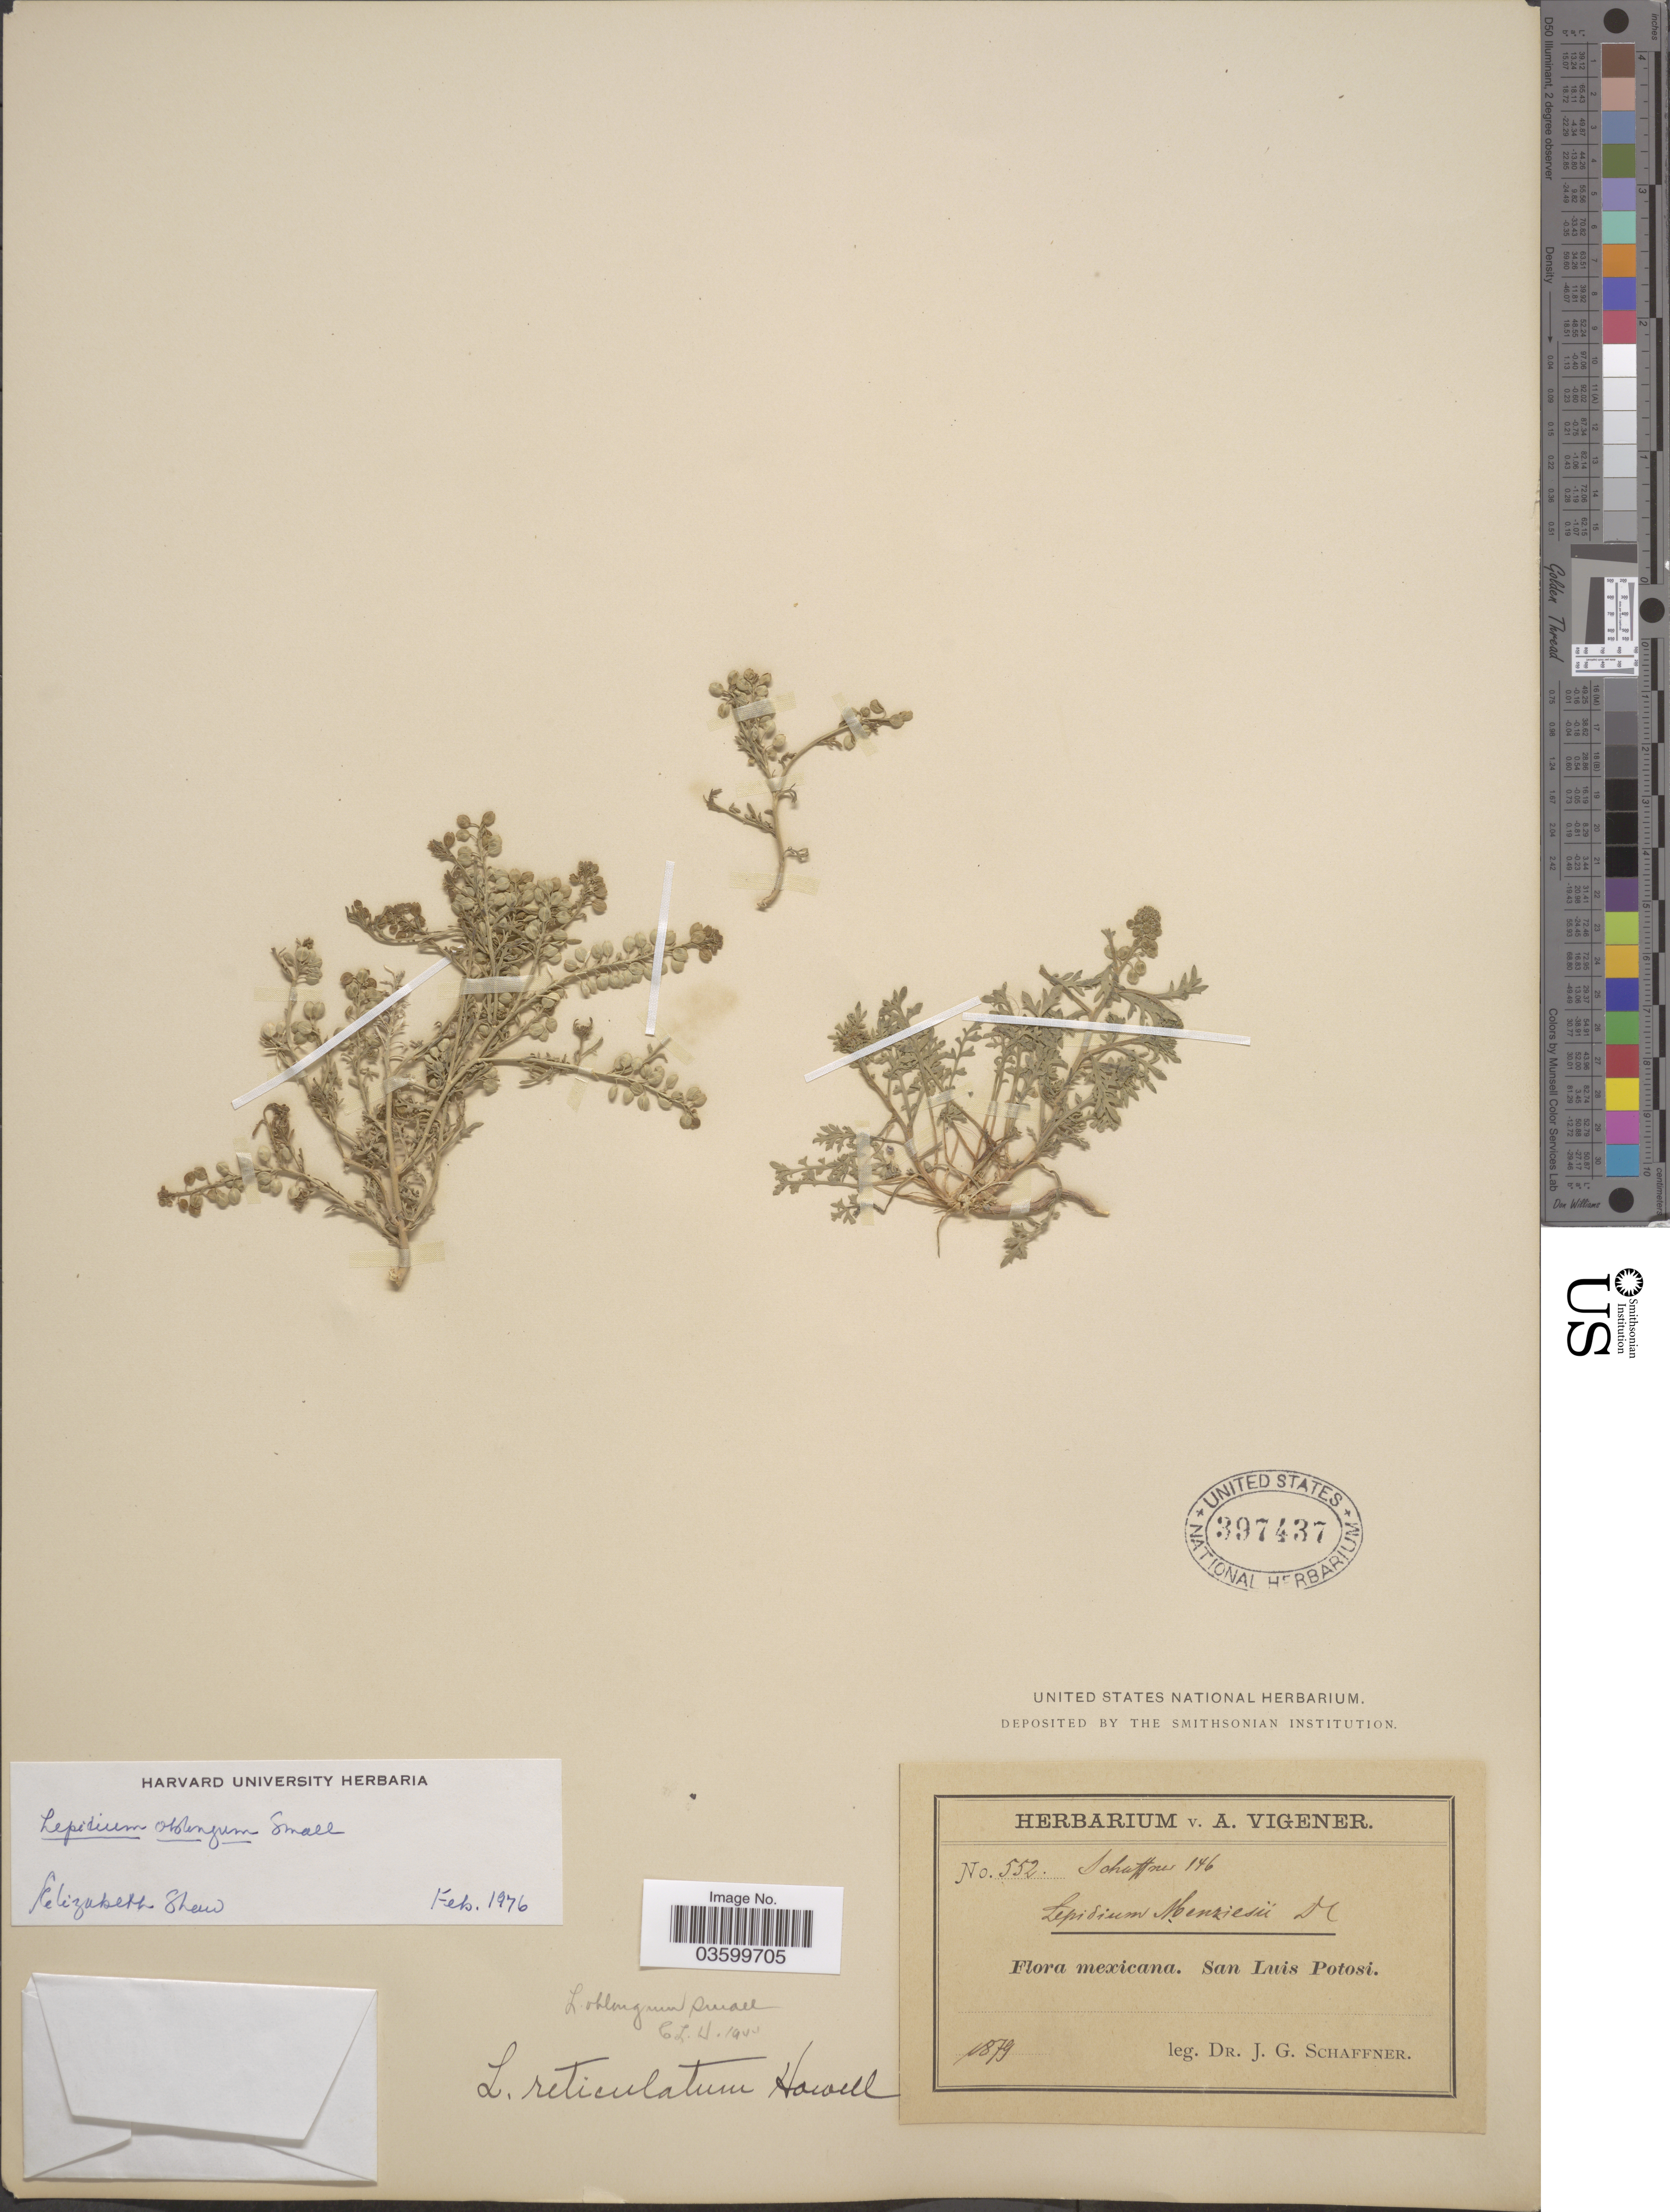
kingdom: Plantae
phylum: Tracheophyta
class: Magnoliopsida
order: Brassicales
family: Brassicaceae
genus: Lepidium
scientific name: Lepidium oblongum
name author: Small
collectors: J. G. Schaffner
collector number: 552/146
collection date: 1879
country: Mexico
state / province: San Luis Potosí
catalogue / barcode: US 397437